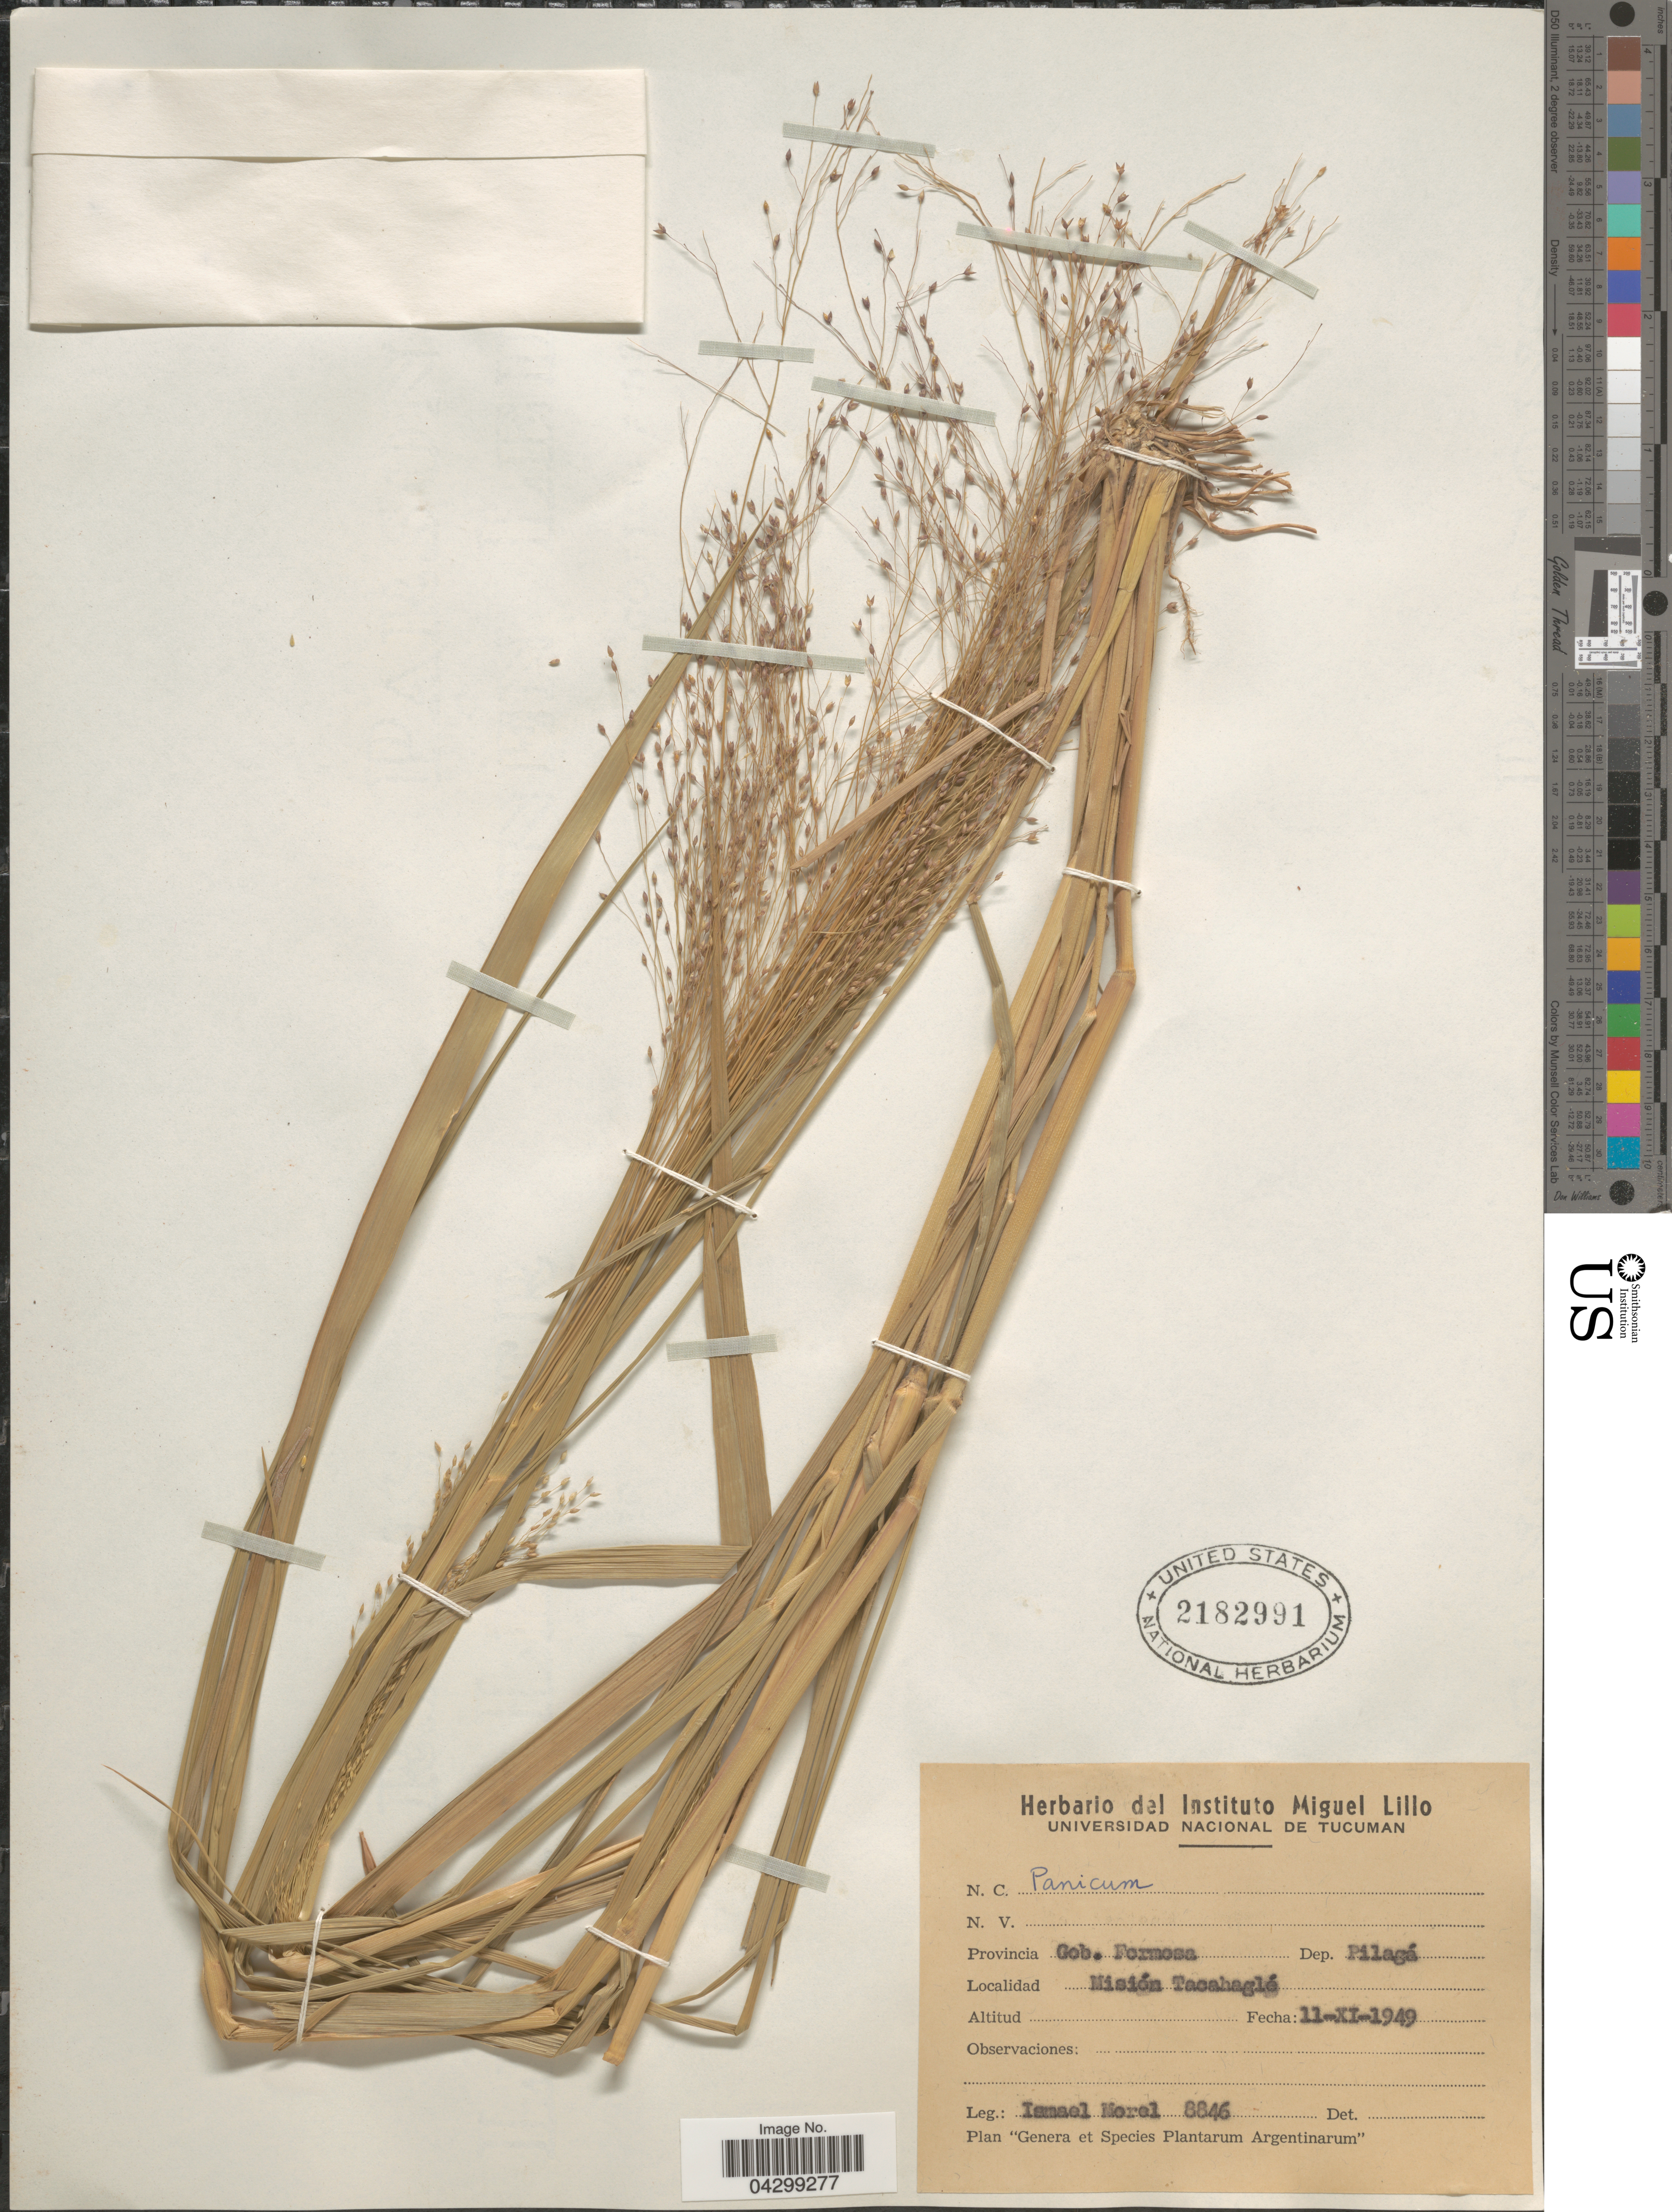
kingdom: Plantae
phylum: Tracheophyta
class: Liliopsida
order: Poales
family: Poaceae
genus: Panicum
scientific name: Panicum bergii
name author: Arechav.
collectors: I. Morel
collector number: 8846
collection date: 1949-11-11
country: Argentina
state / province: Formosa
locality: Provincia Gob. Formosa. Dep. Pilagá. Misión Tacahaglé.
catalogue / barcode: US 2182991